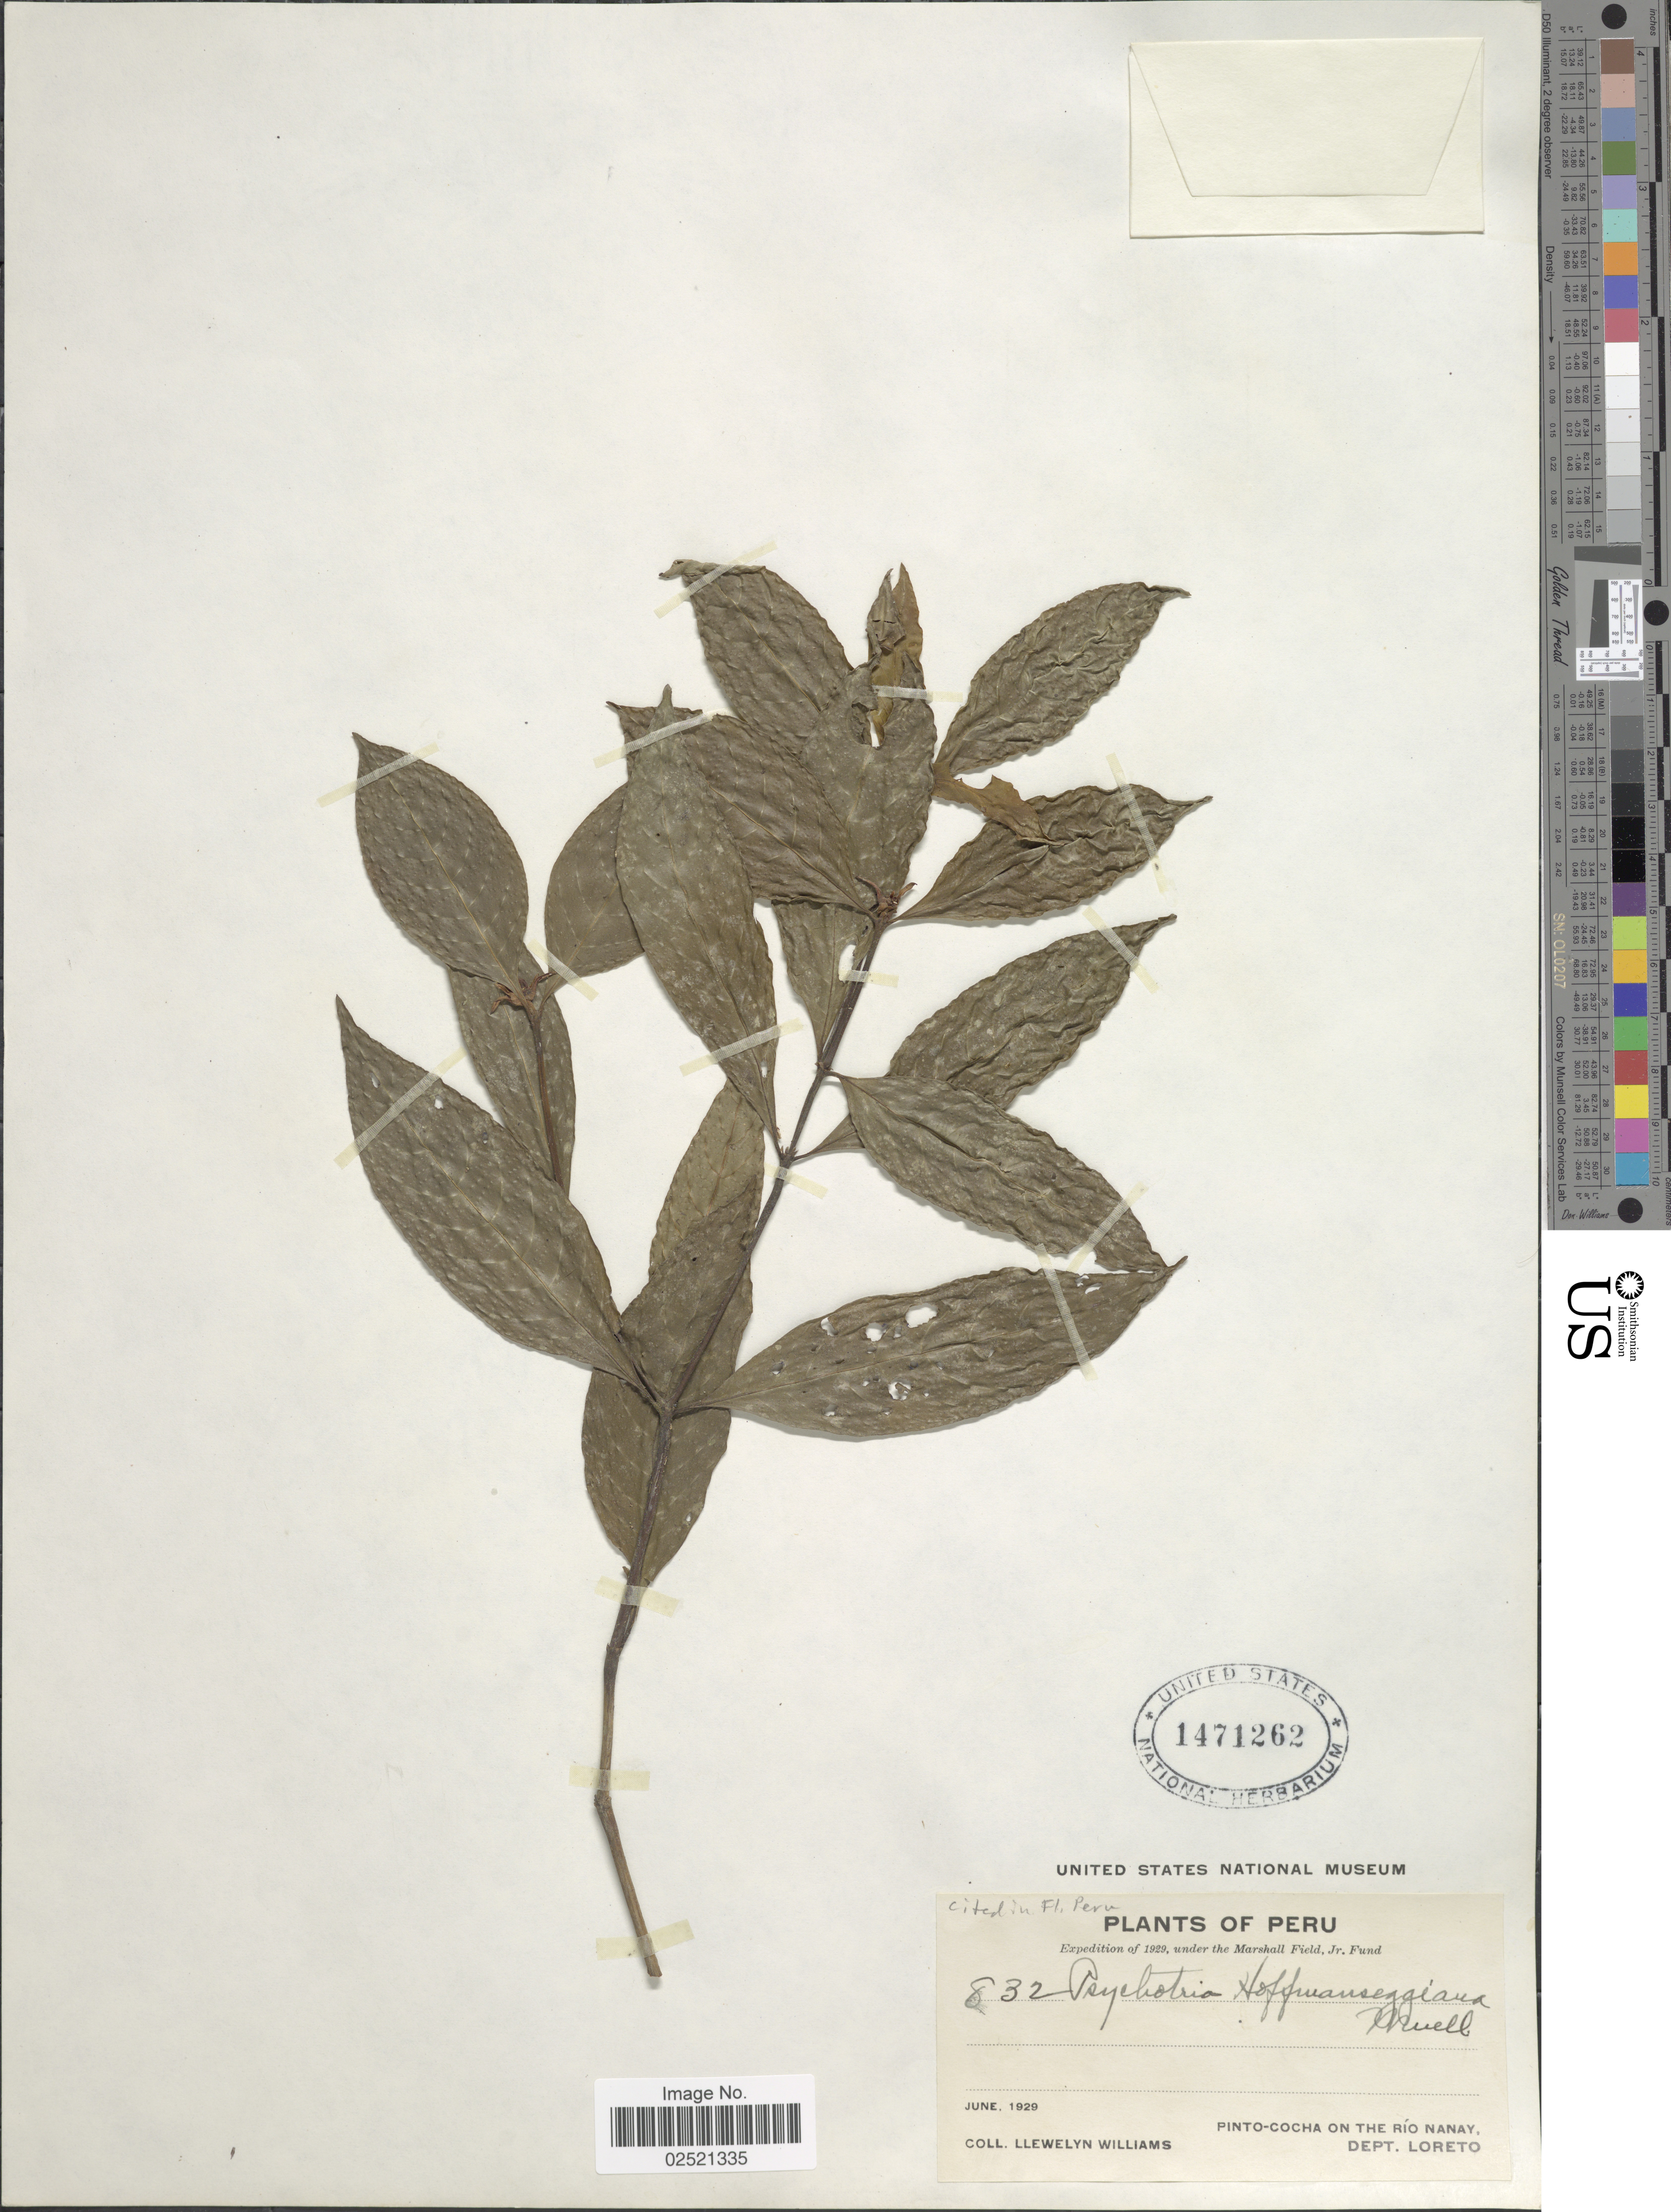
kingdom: Plantae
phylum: Tracheophyta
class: Magnoliopsida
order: Gentianales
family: Rubiaceae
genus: Psychotria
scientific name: Psychotria hoffmannseggiana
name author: (Willd. ex Roem. & Schult.) Müll. Arg.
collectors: Ll. Williams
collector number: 832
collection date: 1929-06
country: Peru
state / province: Loreto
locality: Pinto-Cocha on The Rio Nanay.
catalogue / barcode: US 1471262